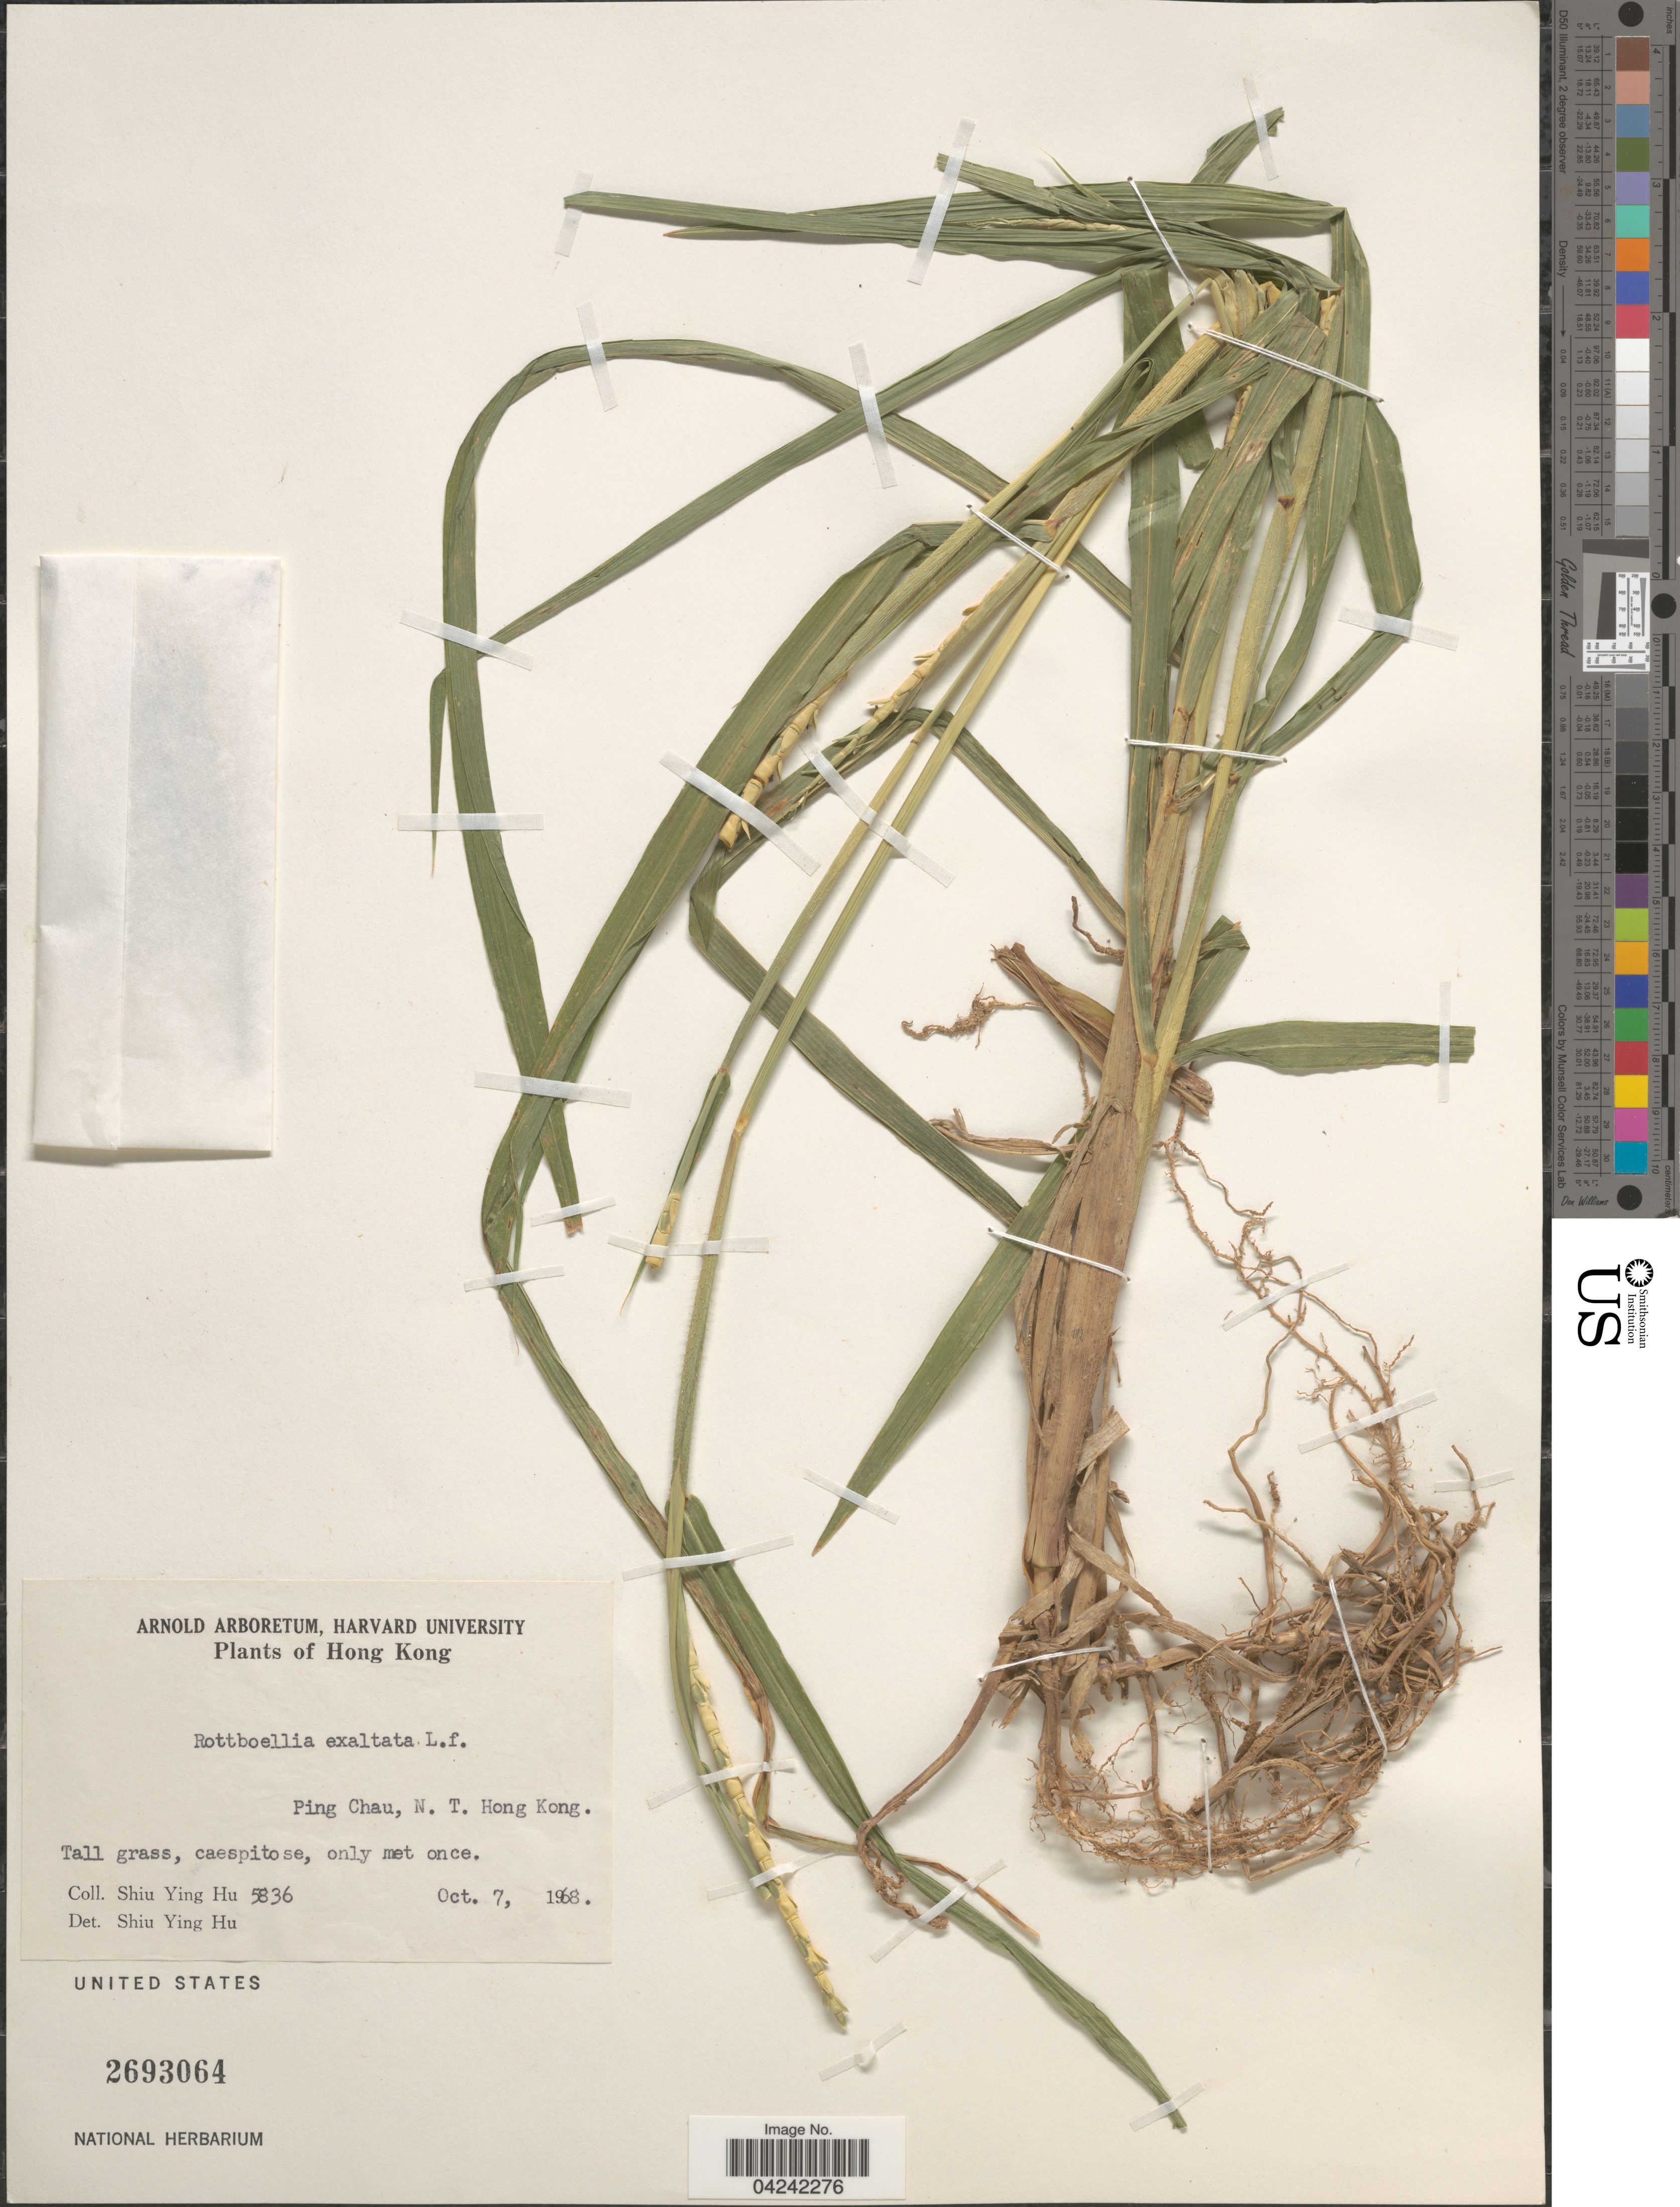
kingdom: Plantae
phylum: Tracheophyta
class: Liliopsida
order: Poales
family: Poaceae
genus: Rottboellia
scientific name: Rottboellia cochinchinensis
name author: (Lour.) Clayton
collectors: S. Y. Hu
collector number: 5836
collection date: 1968-10-07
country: China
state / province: Hong Kong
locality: Ping Chau, N. T. Hong Kong.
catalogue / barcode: US 2693064